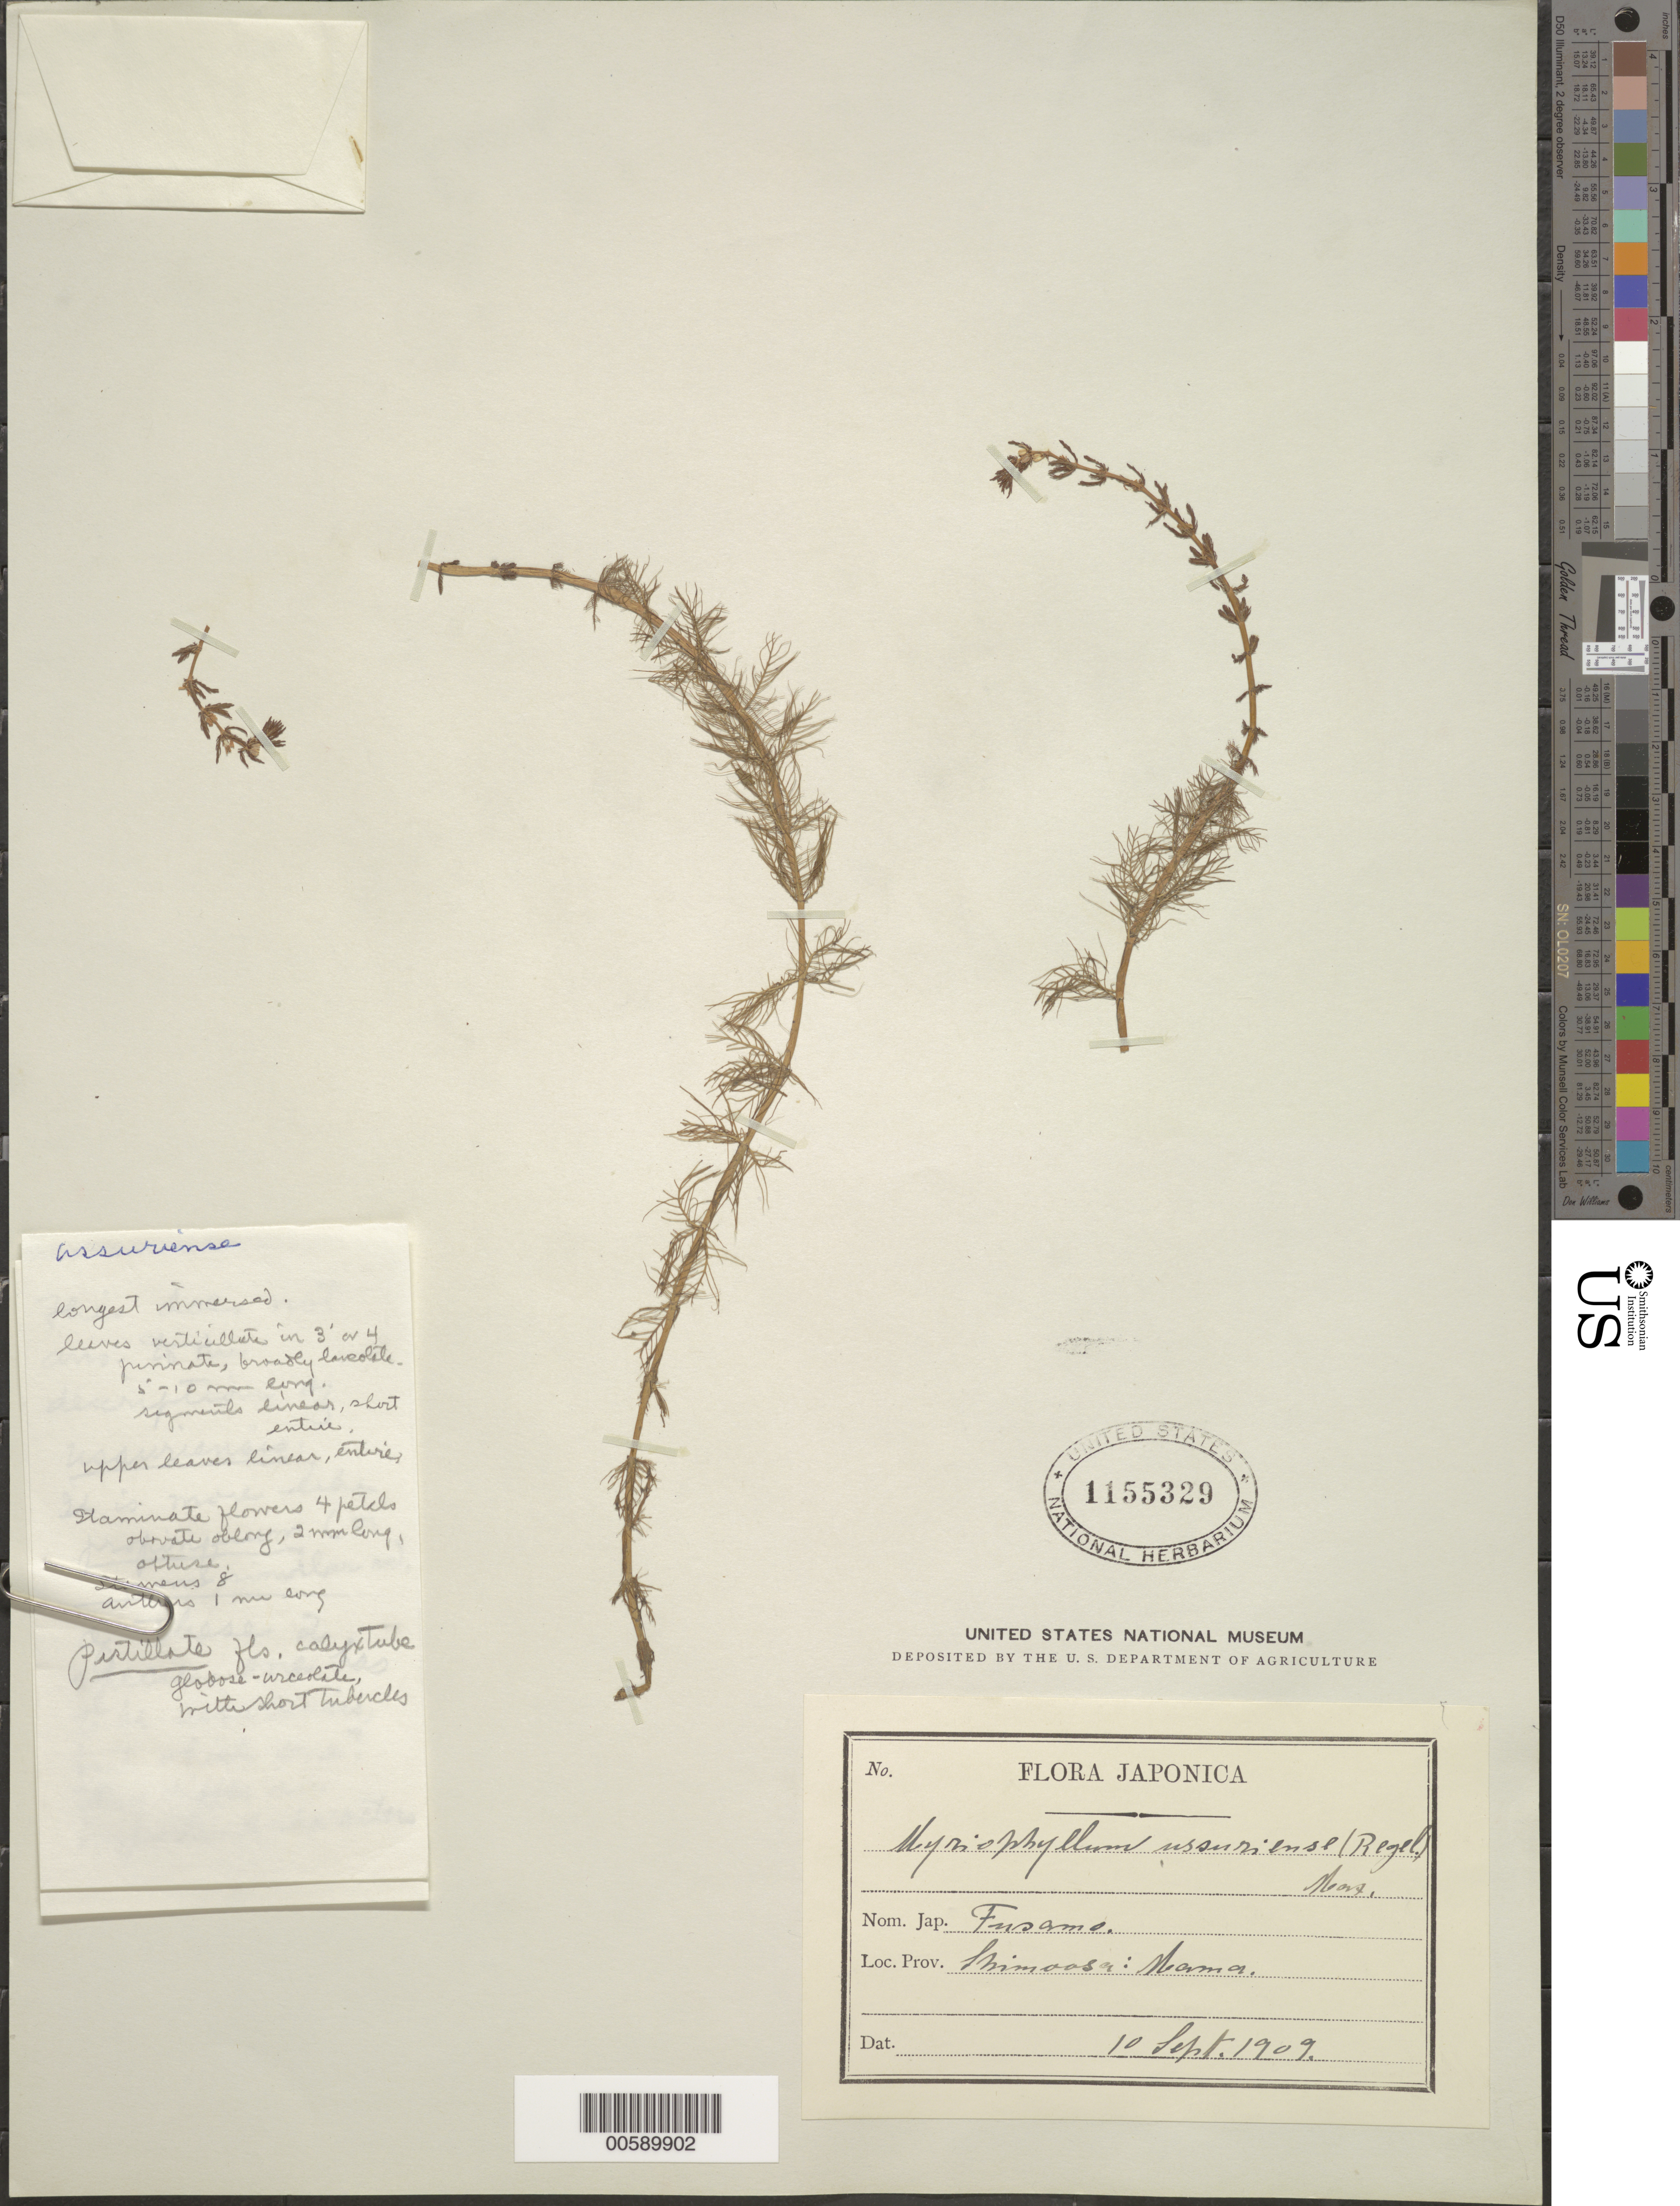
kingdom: Plantae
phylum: Tracheophyta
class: Magnoliopsida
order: Saxifragales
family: Haloragaceae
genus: Myriophyllum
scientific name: Myriophyllum ussuriense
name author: Maxim.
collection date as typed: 10 Sep 1909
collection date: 1909-09-10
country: Japan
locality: Fusame, Mimossa, Nama.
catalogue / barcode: US 1155329